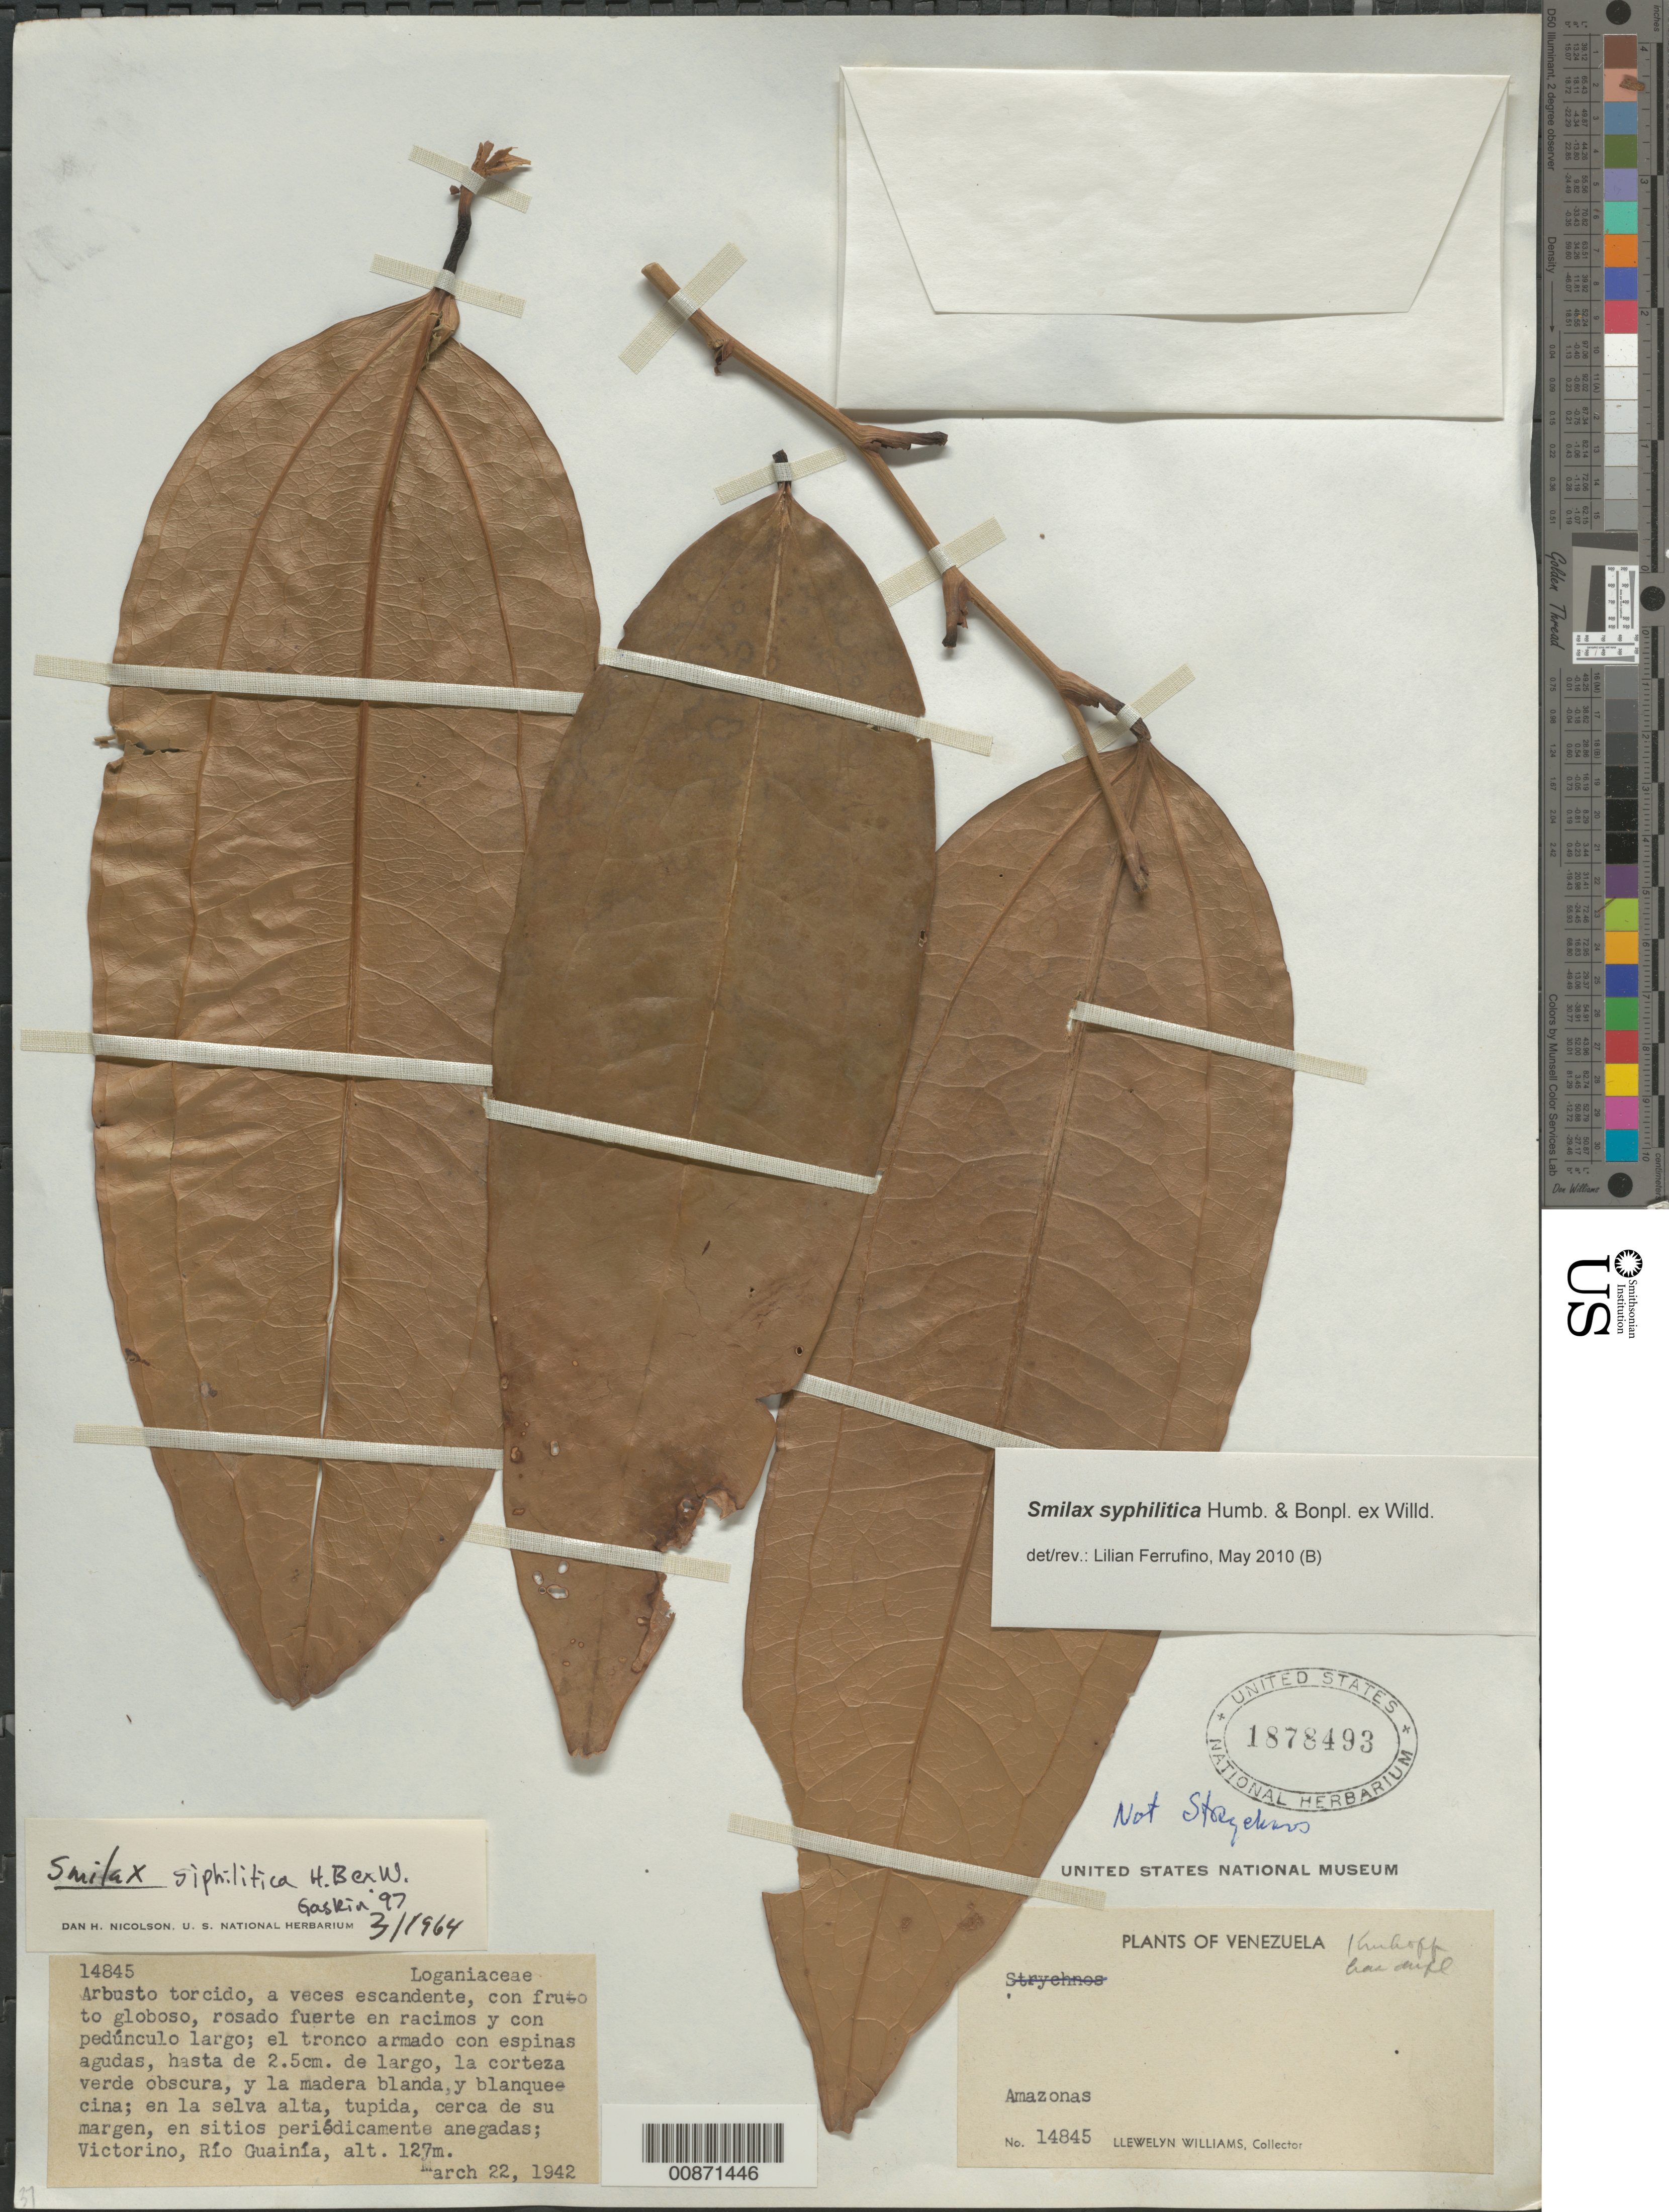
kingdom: Plantae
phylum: Tracheophyta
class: Liliopsida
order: Liliales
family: Smilacaceae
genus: Smilax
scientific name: Smilax syphilitica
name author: Humb. & Bonpl.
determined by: Gaskin, J. F.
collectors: Ll. Williams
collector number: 14845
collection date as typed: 22-Mar-42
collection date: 1942-03-22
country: Venezuela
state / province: Amazonas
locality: Victorino, Río Guainía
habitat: Selva alta, tupida, cerca de su margen, en sitios periodicamente anegadas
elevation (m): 127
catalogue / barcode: US 1878493